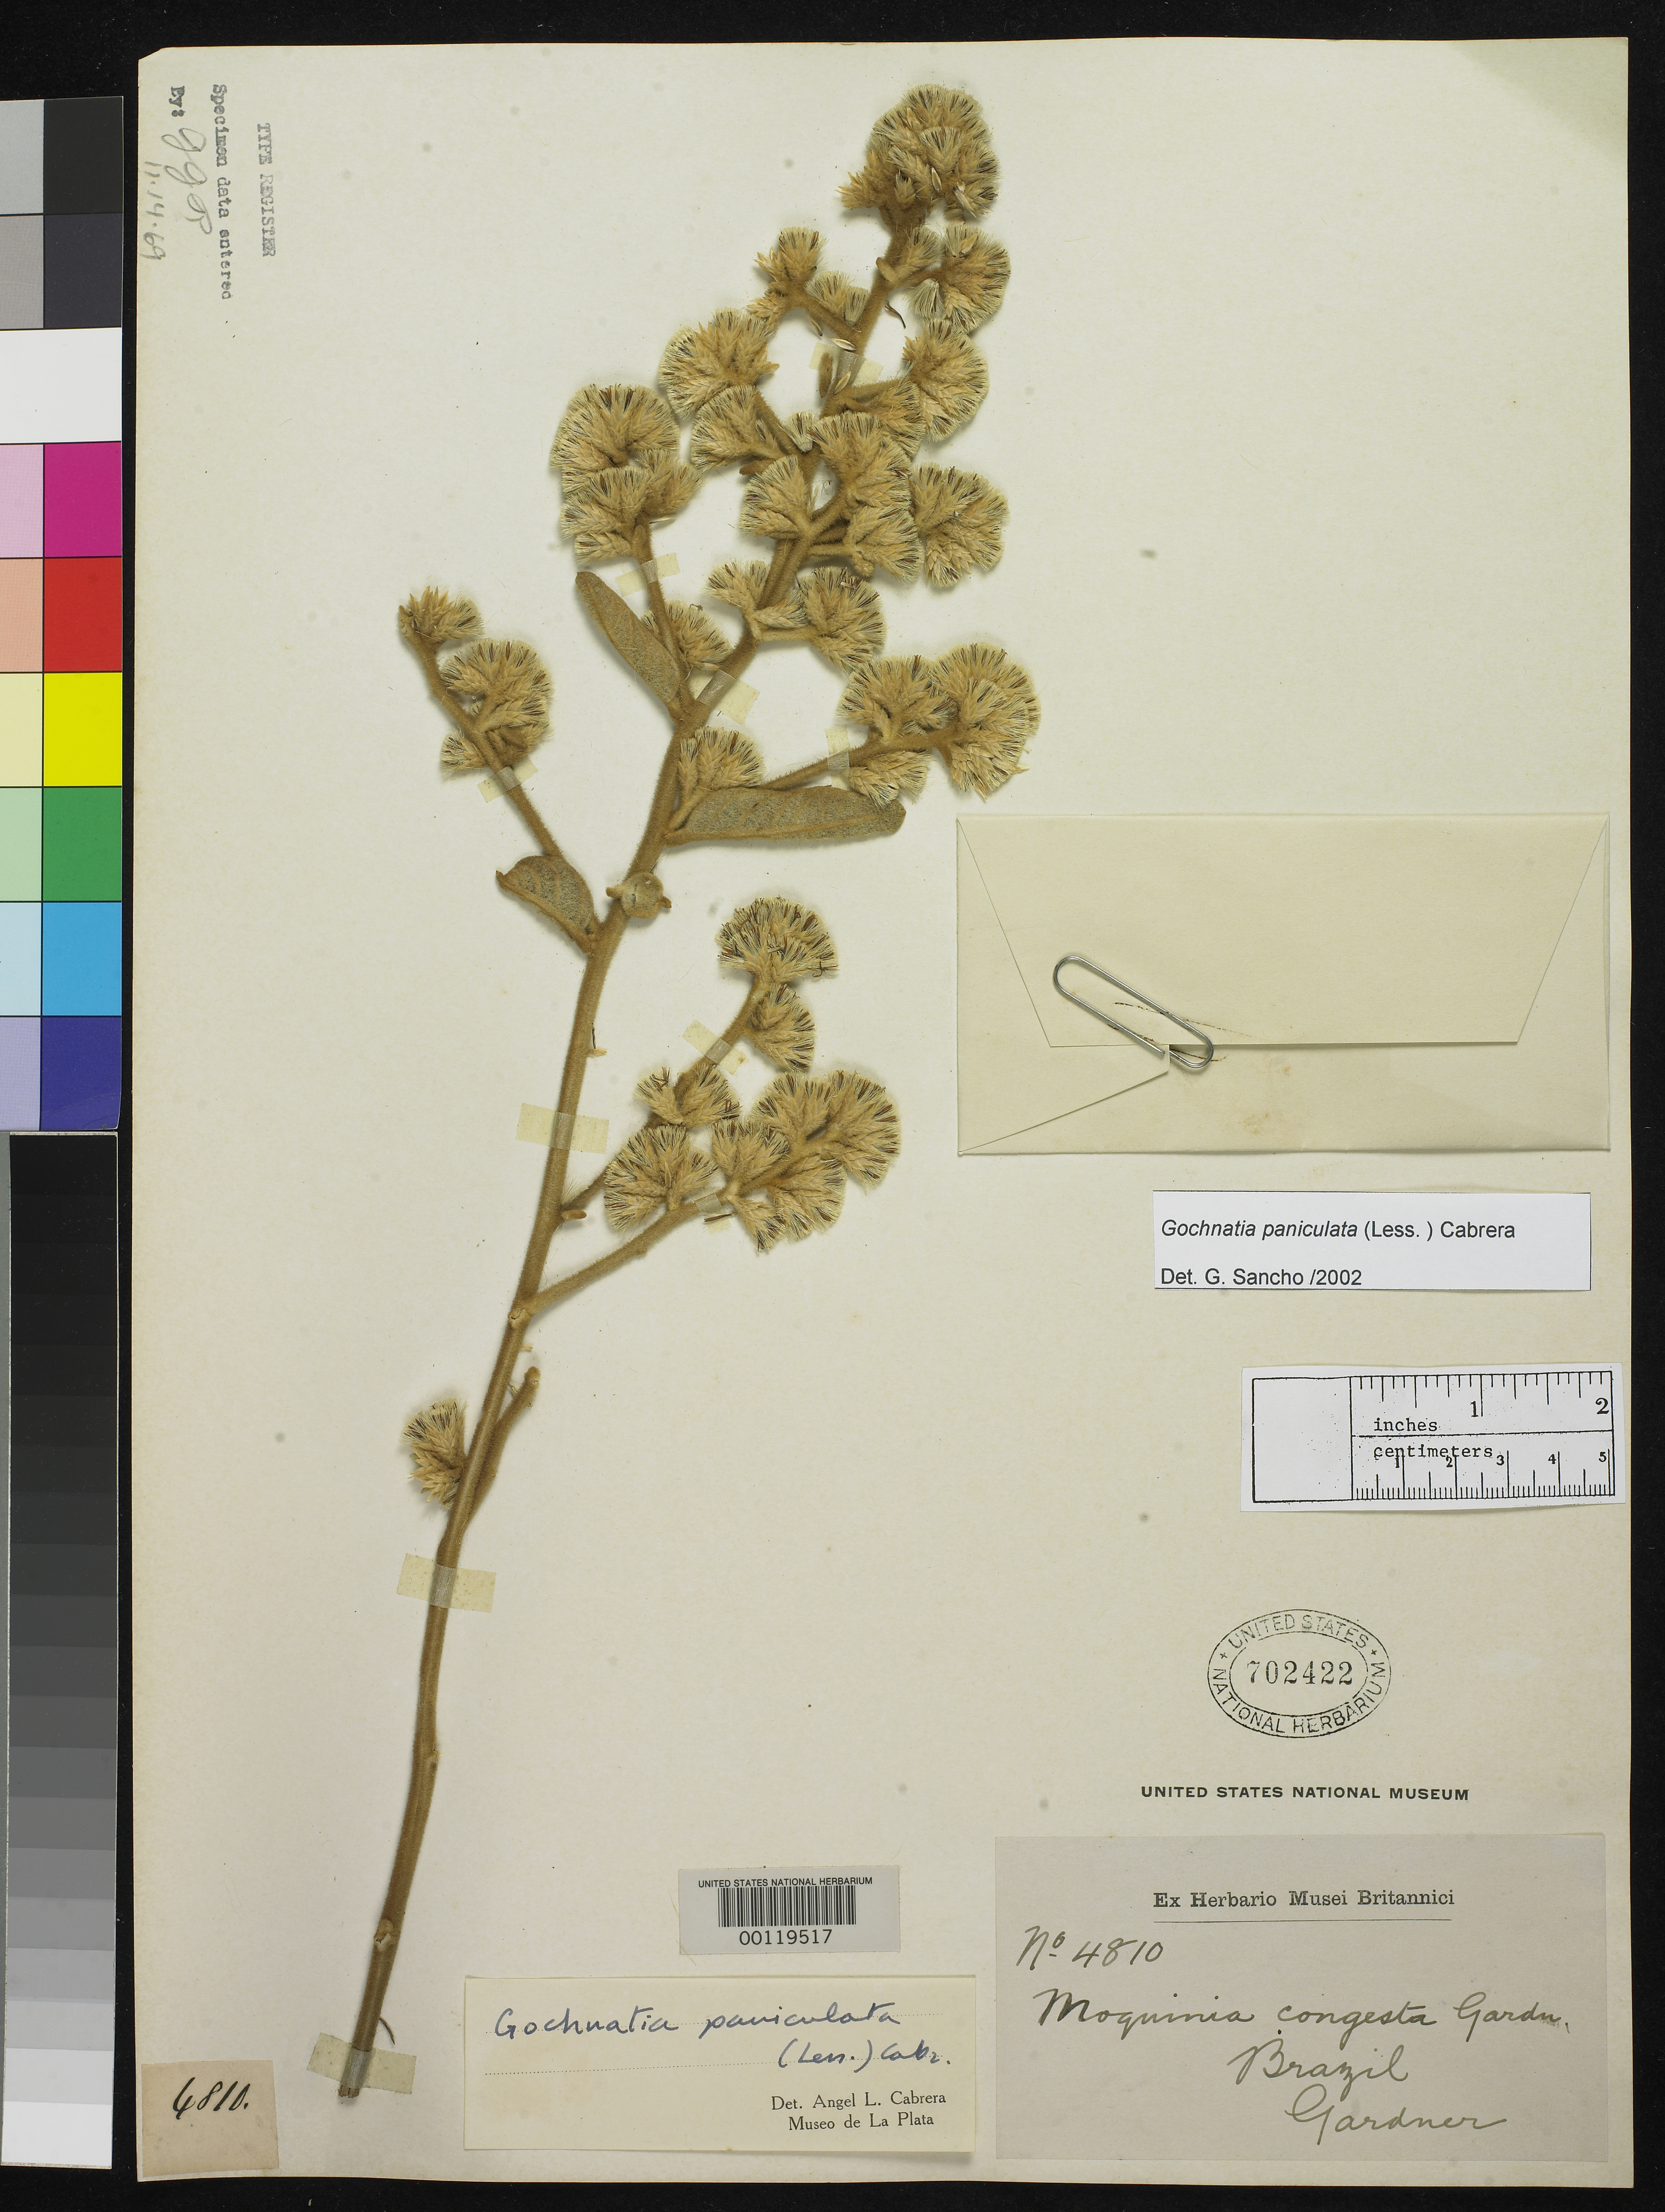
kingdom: Plantae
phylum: Tracheophyta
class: Magnoliopsida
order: Asterales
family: Asteraceae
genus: Moquinia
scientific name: Moquinia congesta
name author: Gardner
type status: Isotype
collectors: G. Gardner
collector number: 4810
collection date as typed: Jul 1840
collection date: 1840-07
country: Brazil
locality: Diamond District.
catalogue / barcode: US 702422